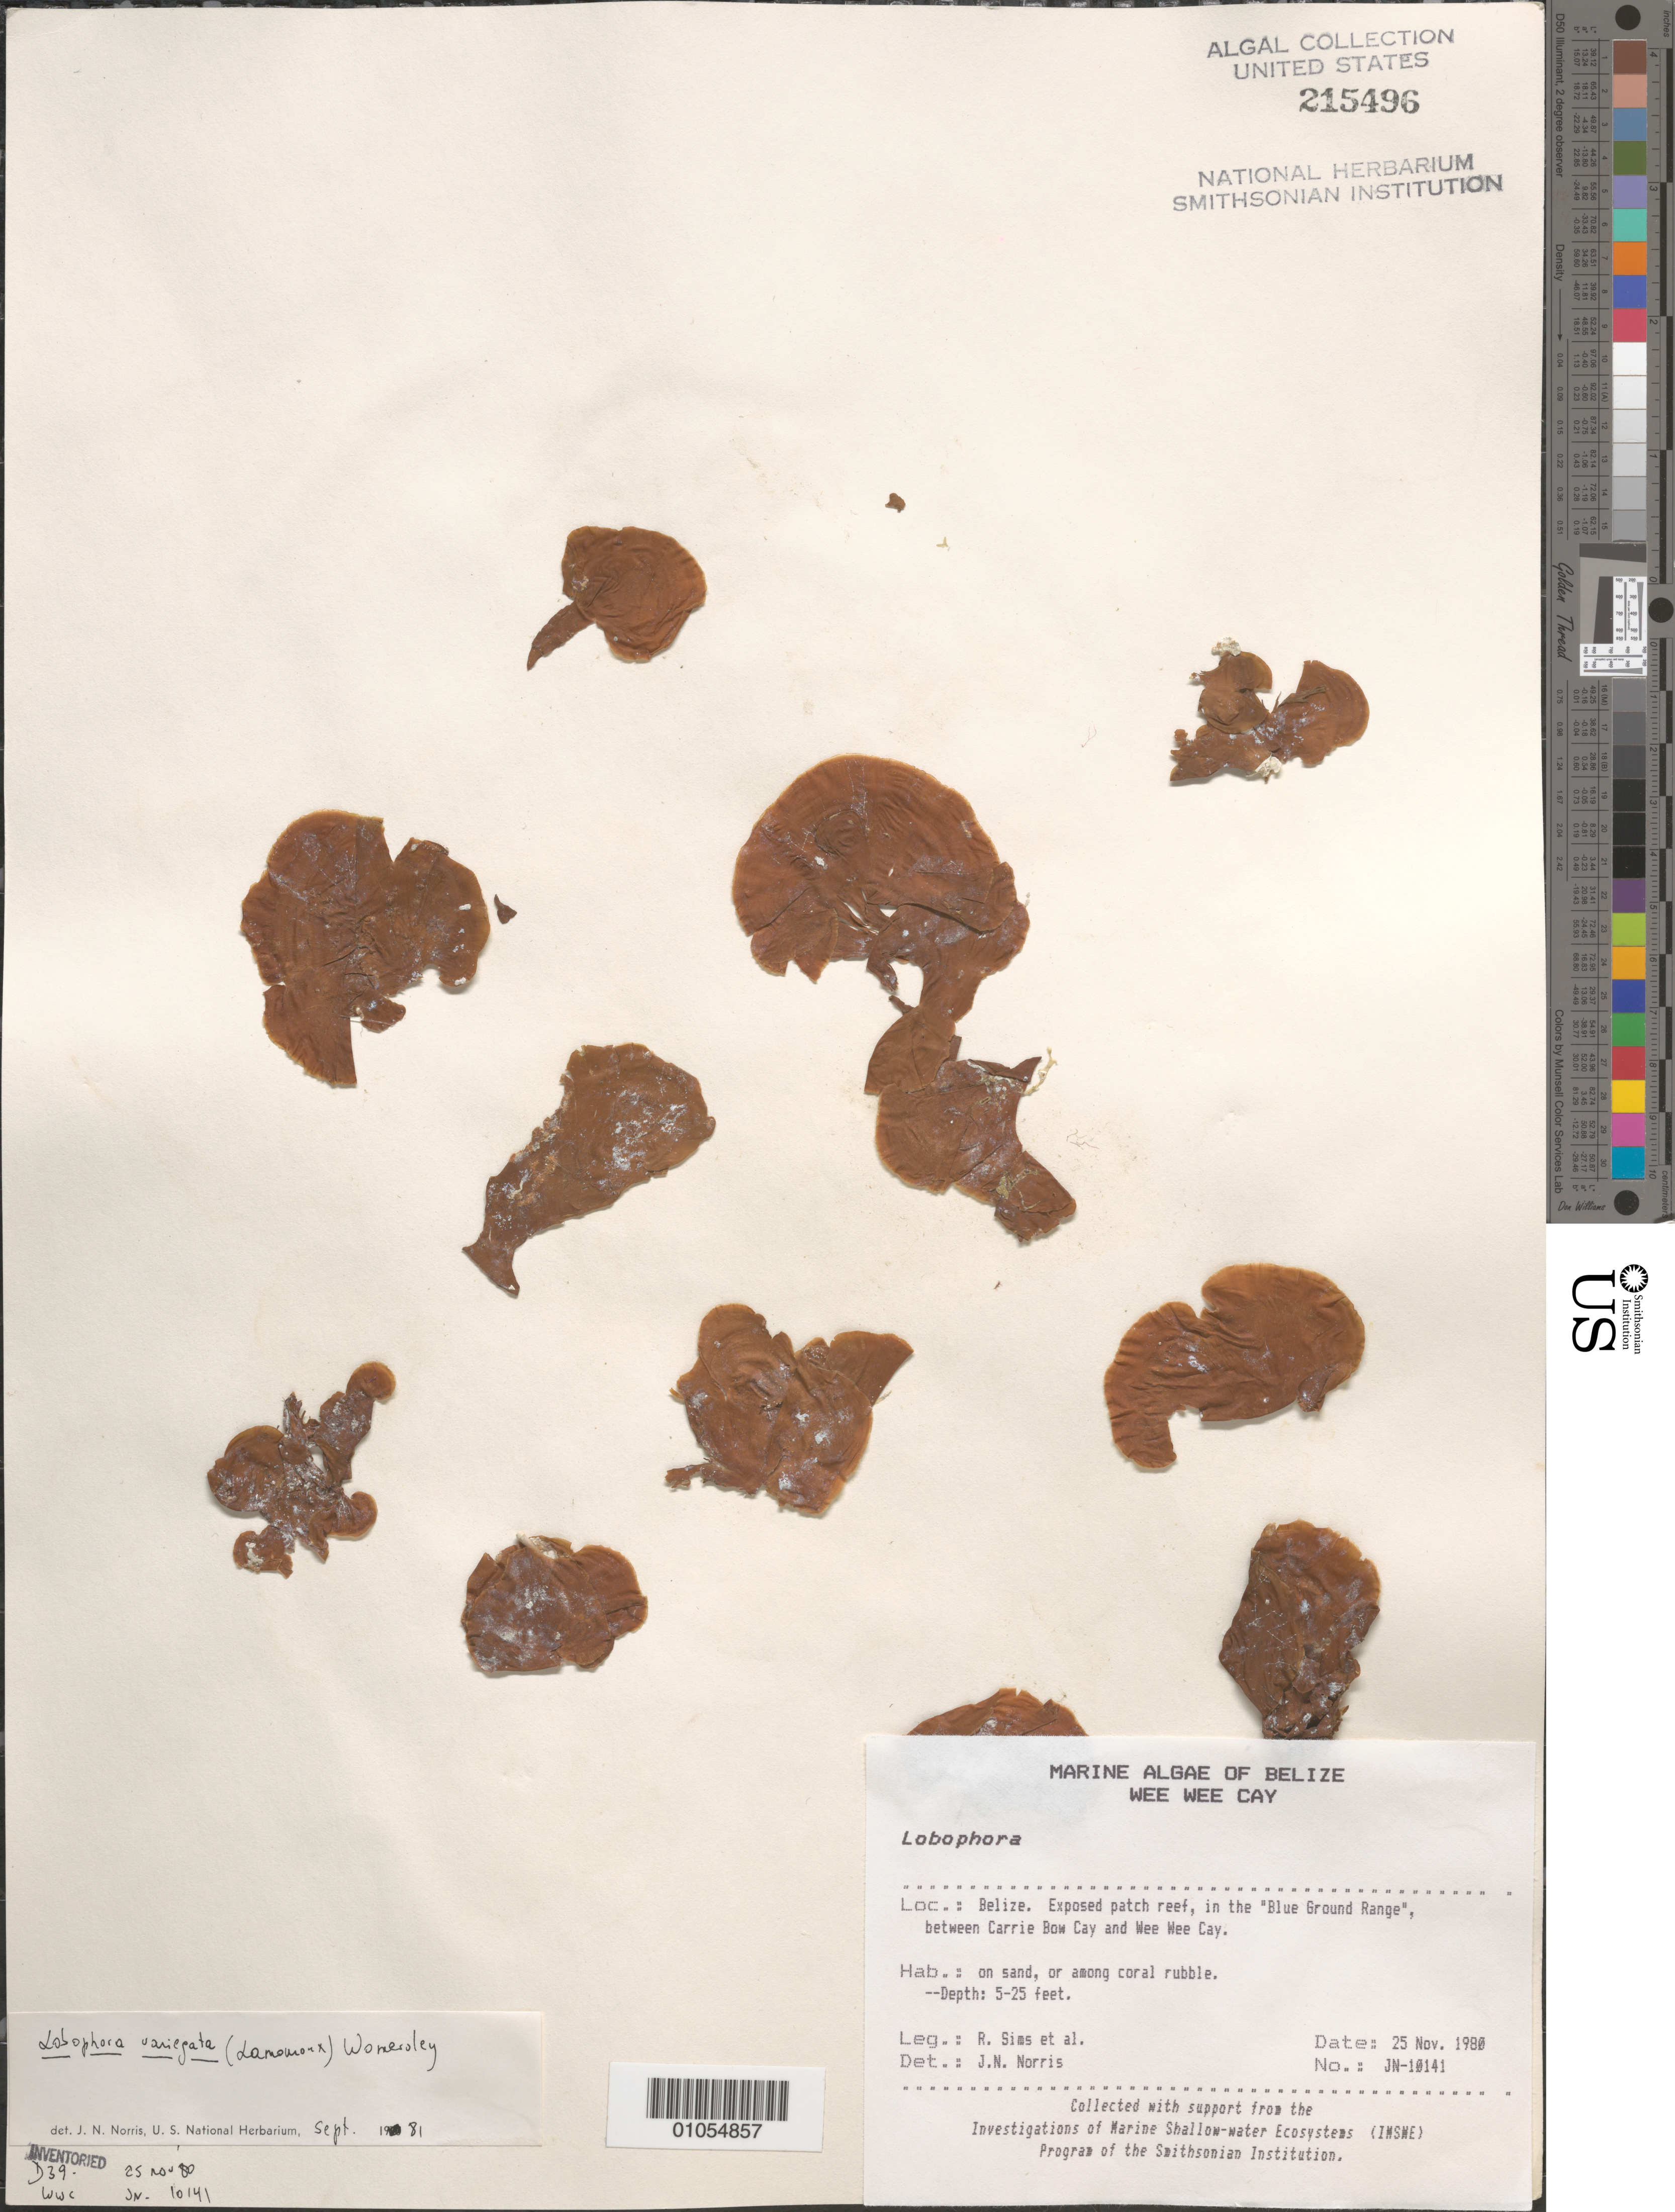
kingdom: Chromista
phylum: Ochrophyta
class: Phaeophyceae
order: Dictyotales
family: Dictyotaceae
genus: Lobophora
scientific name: Lobophora variegata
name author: (J.V.Lamouroux) Womersley & E.C. Oliveira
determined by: Norris, James N.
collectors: R. H. Sims & et al.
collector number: JN-10141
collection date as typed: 25 Nov 1980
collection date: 1980-11-25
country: Belize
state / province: Stann Creek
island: Wee Wee Cay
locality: Blue Ground Range, between Carrie Bow Cay and Wee Wee Cay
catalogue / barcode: US 215496